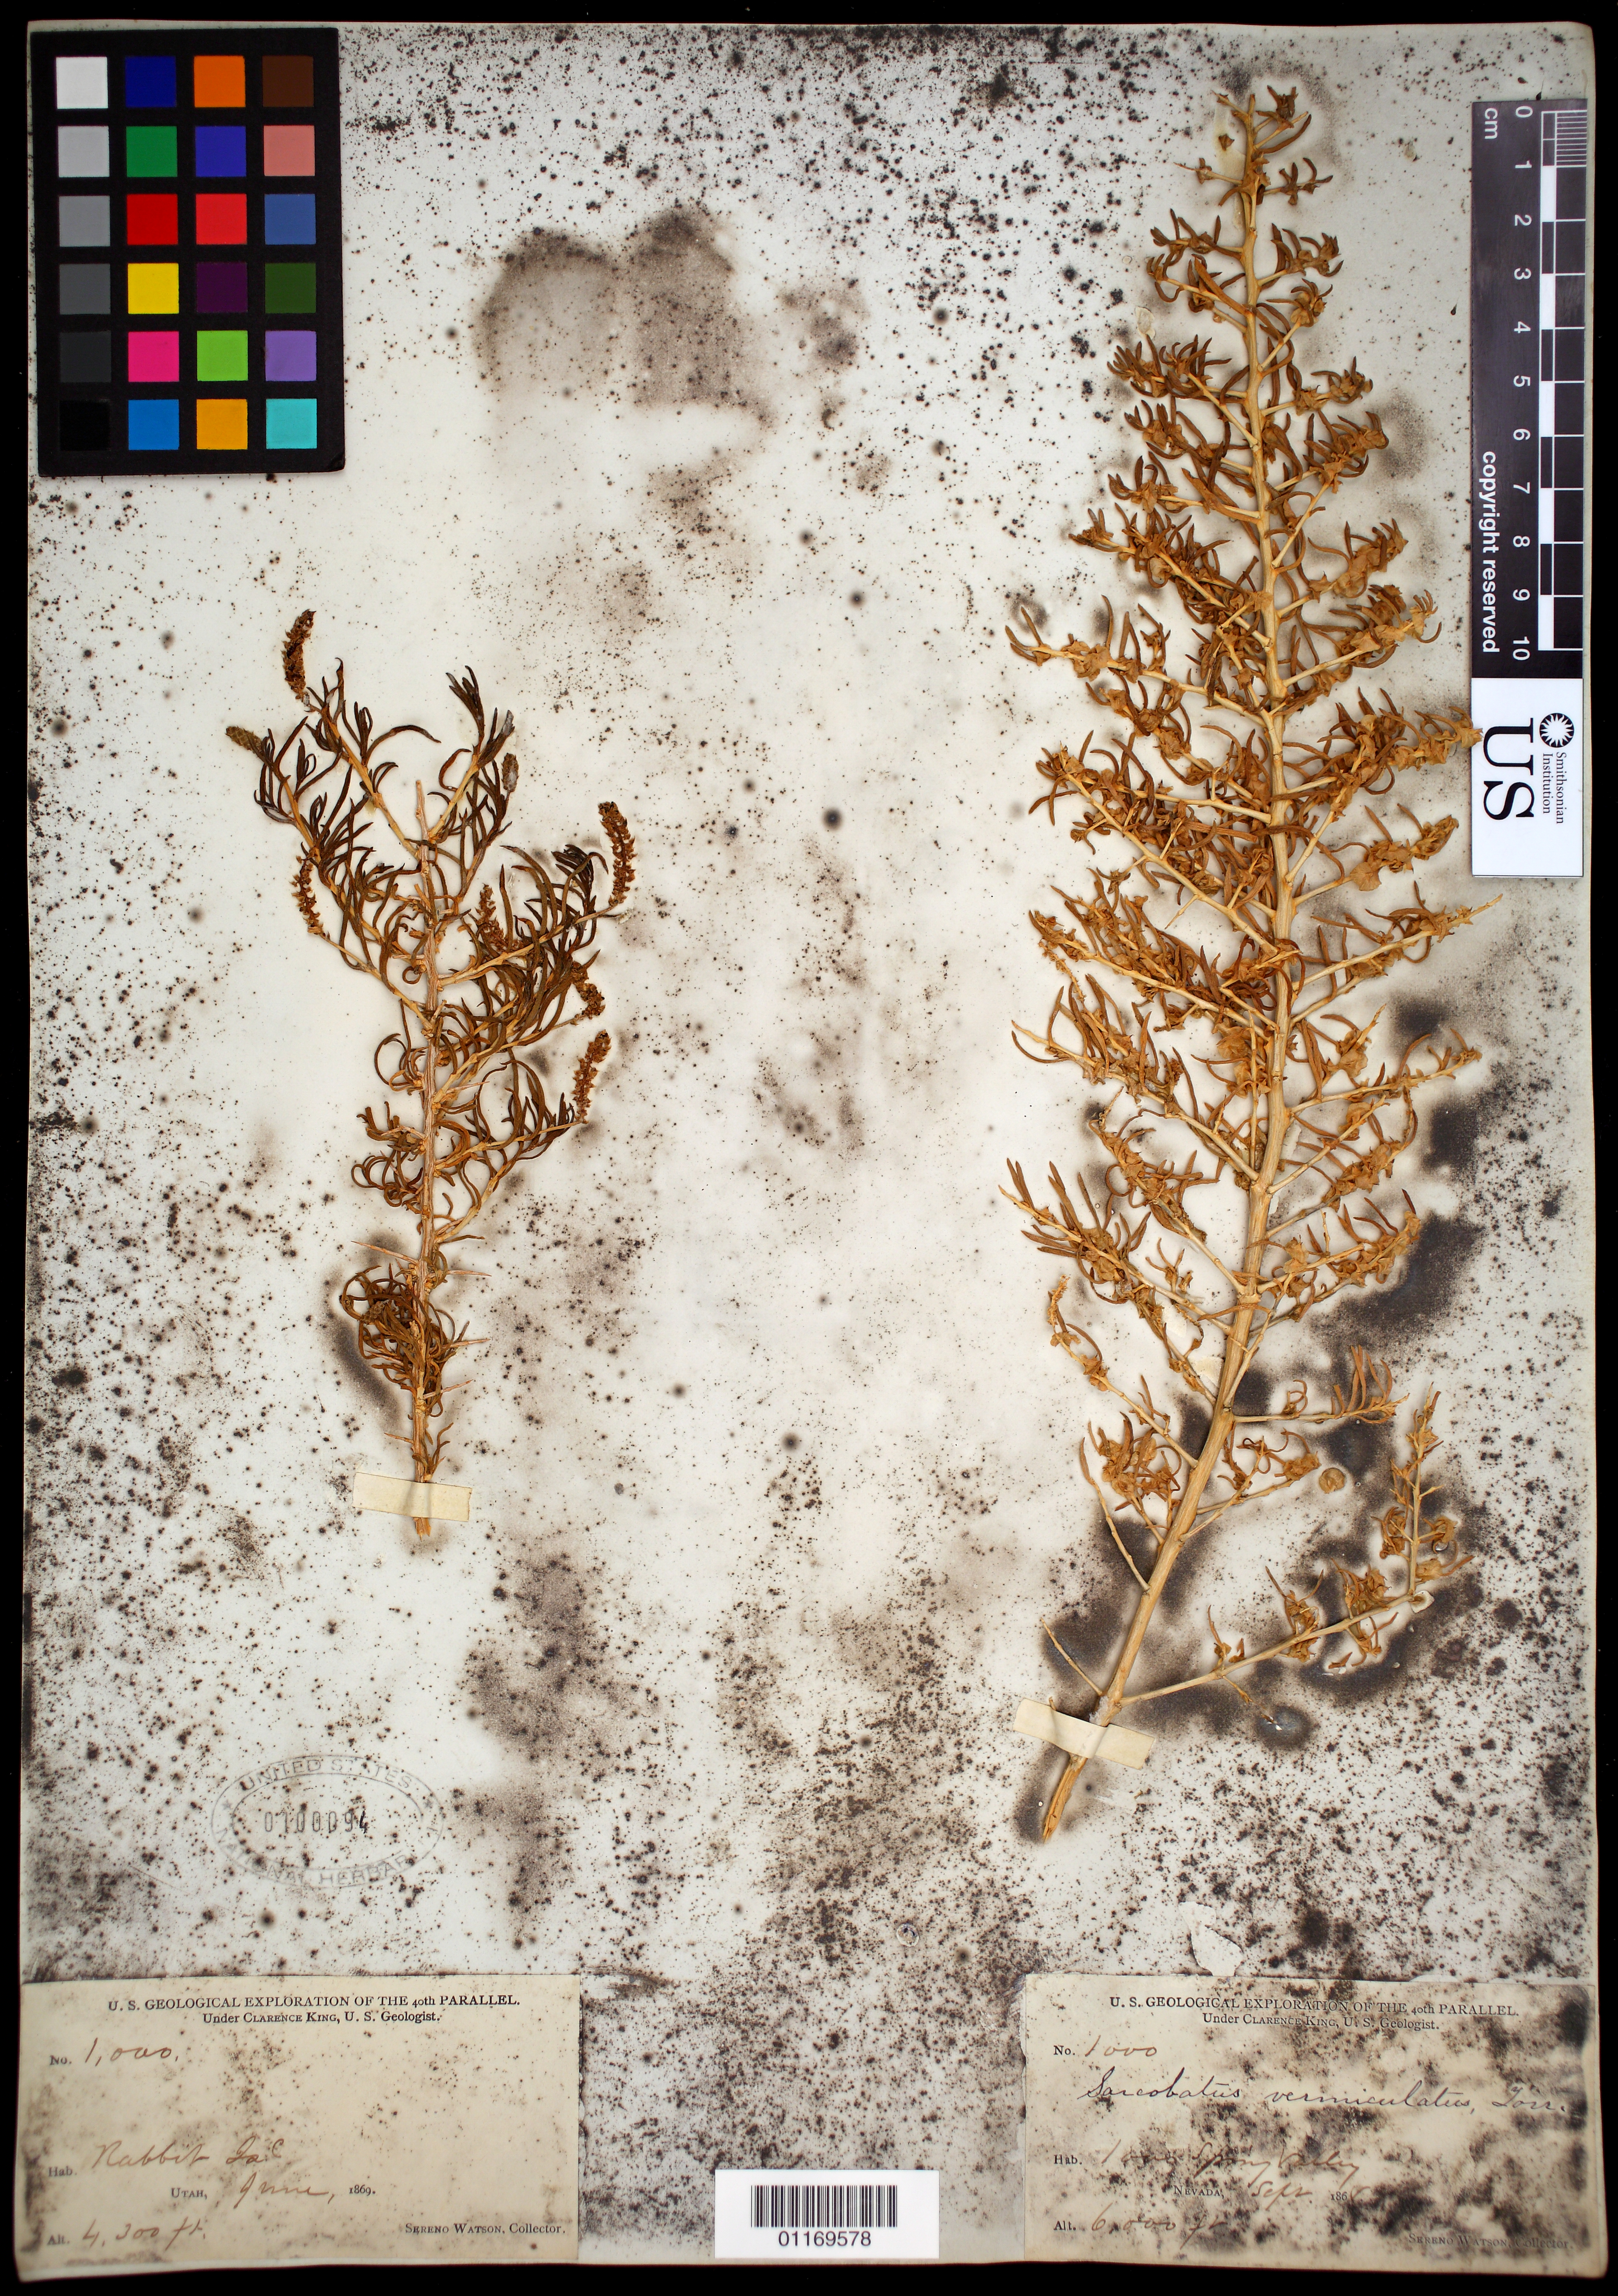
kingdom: Plantae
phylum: Tracheophyta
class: Magnoliopsida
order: Caryophyllales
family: Sarcobataceae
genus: Sarcobatus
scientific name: Sarcobatus vermiculatus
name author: (Hook.) Torr.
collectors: S. Watson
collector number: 1000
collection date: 1868-09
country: United States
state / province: Nevada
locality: Thousand Spring Valley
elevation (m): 1829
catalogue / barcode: US 100094